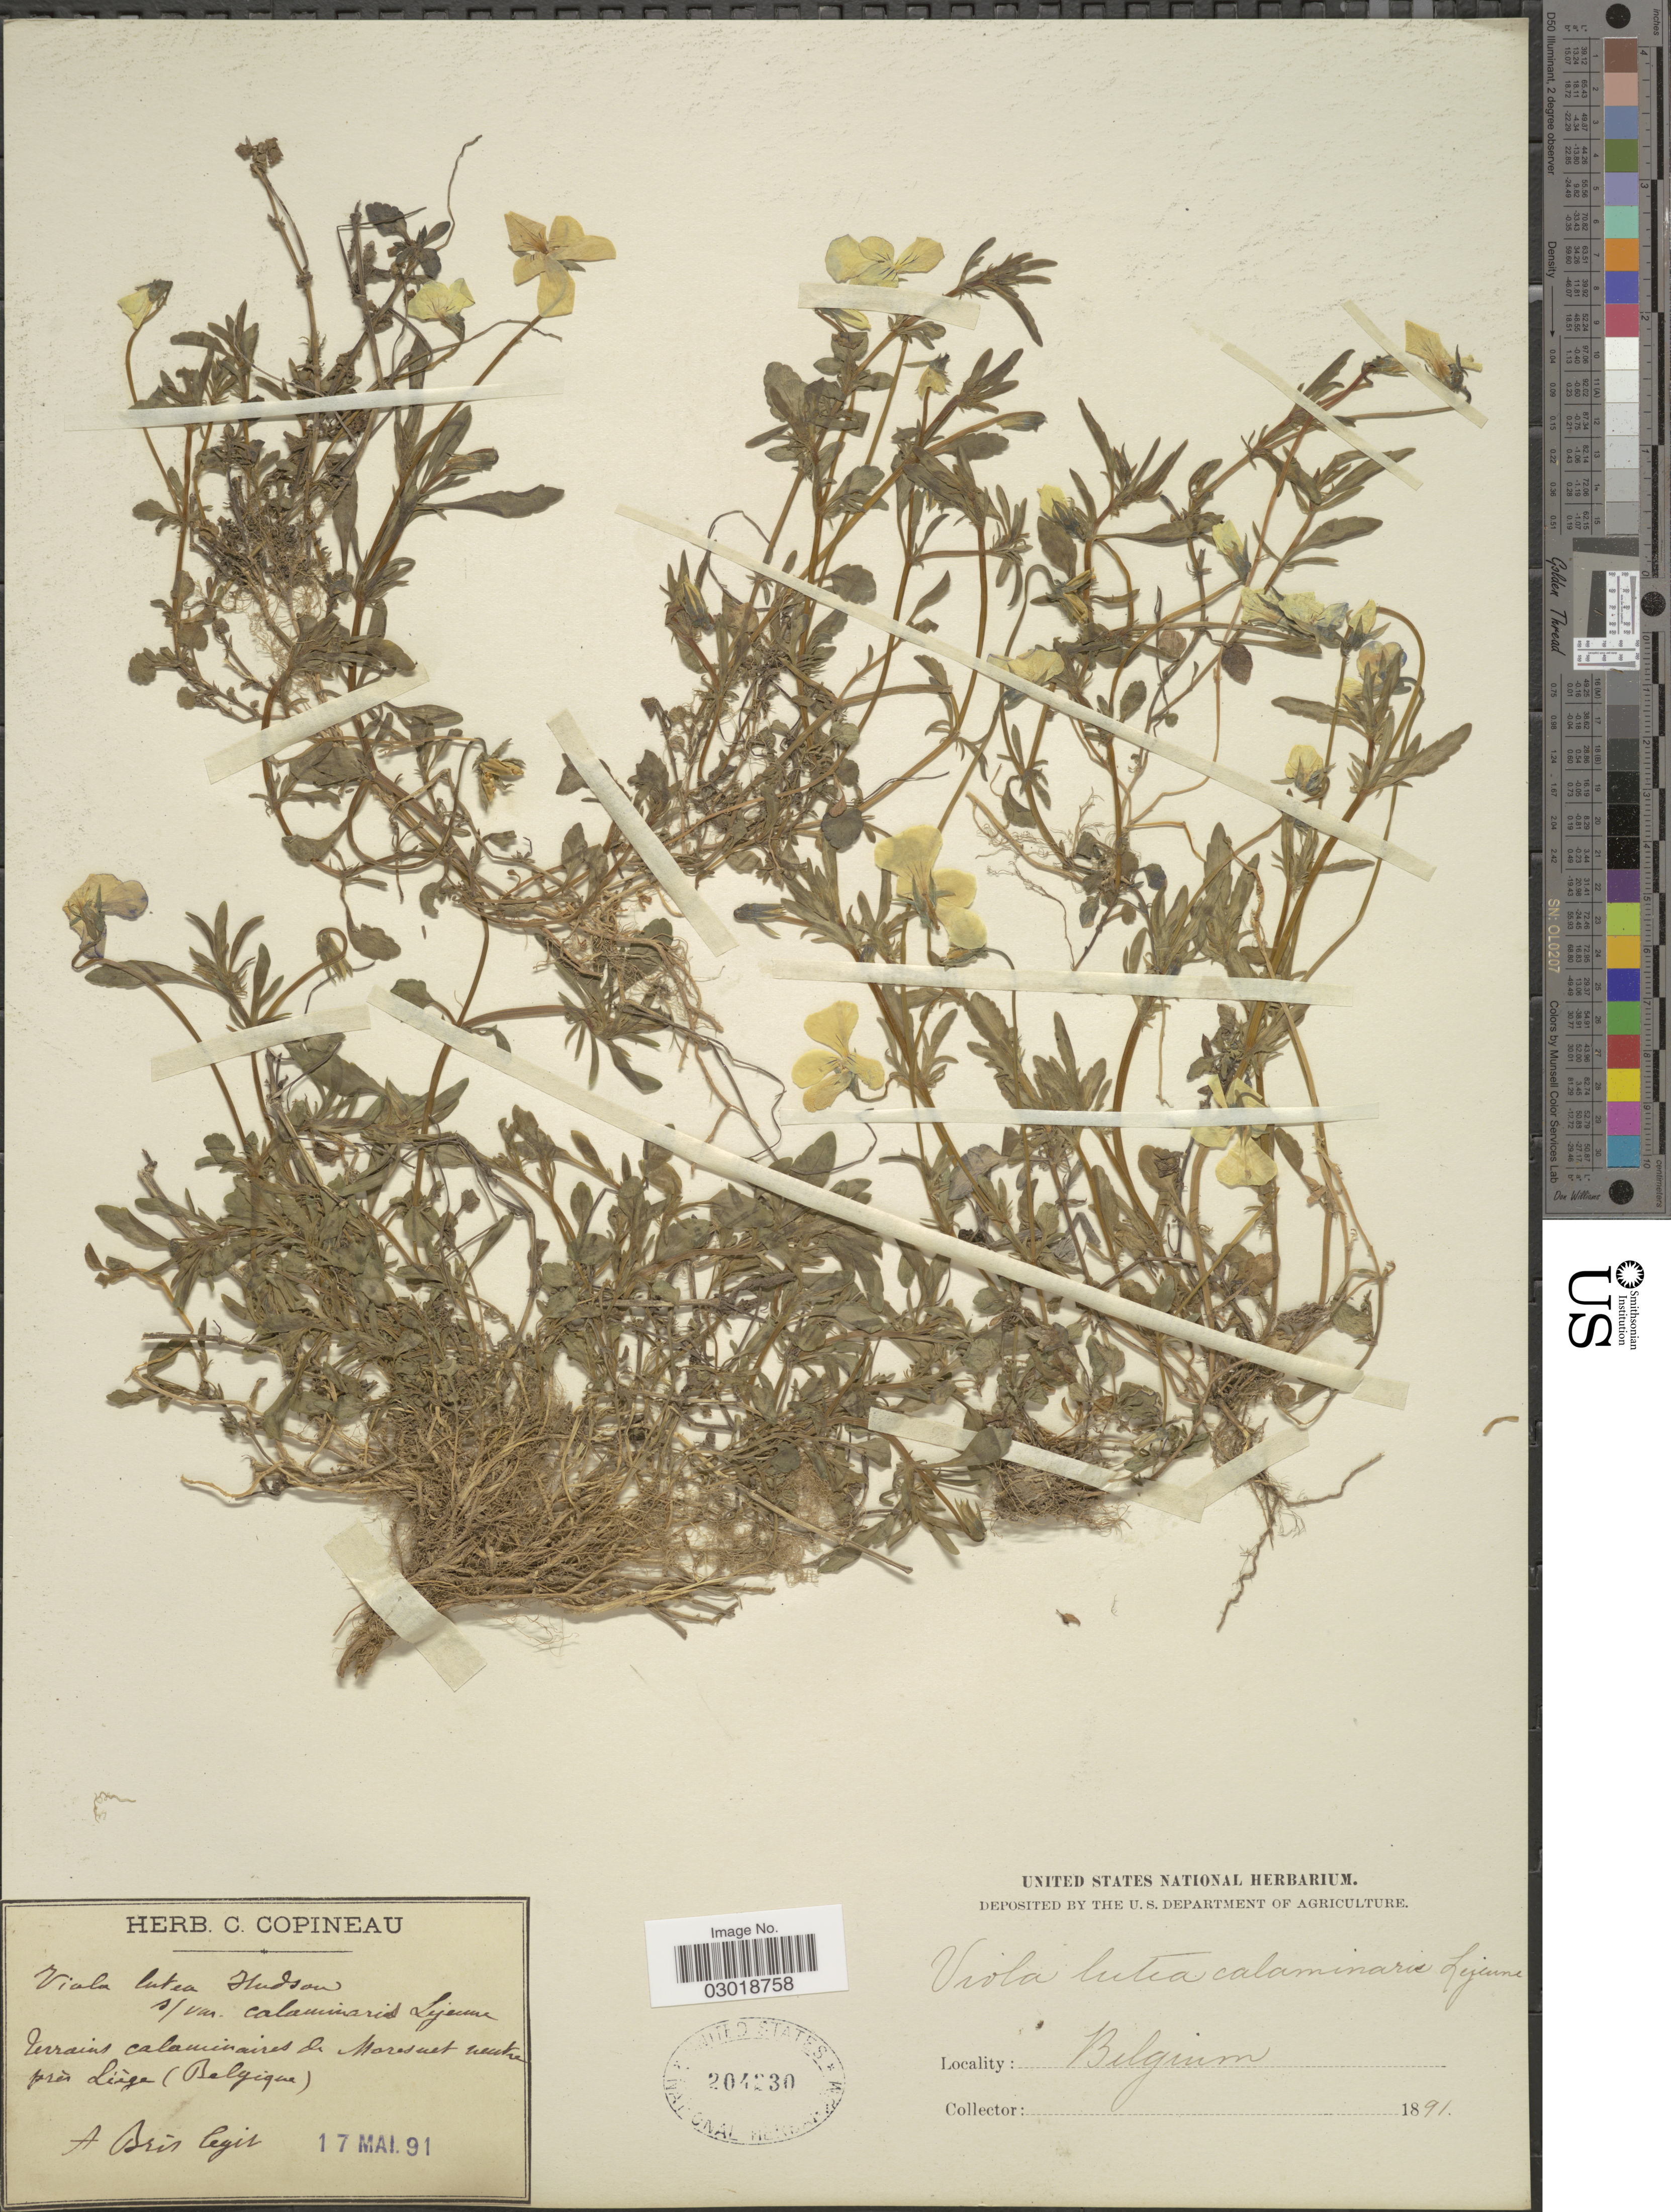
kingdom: Plantae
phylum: Tracheophyta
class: Magnoliopsida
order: Malpighiales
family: Violaceae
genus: Viola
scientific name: Viola lutea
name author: Huds.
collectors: Bris, A.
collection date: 1891-05-17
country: Belgium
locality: Terrains calaminaires de Moresnet neutre prés Liege (Belgique).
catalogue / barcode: US 204230